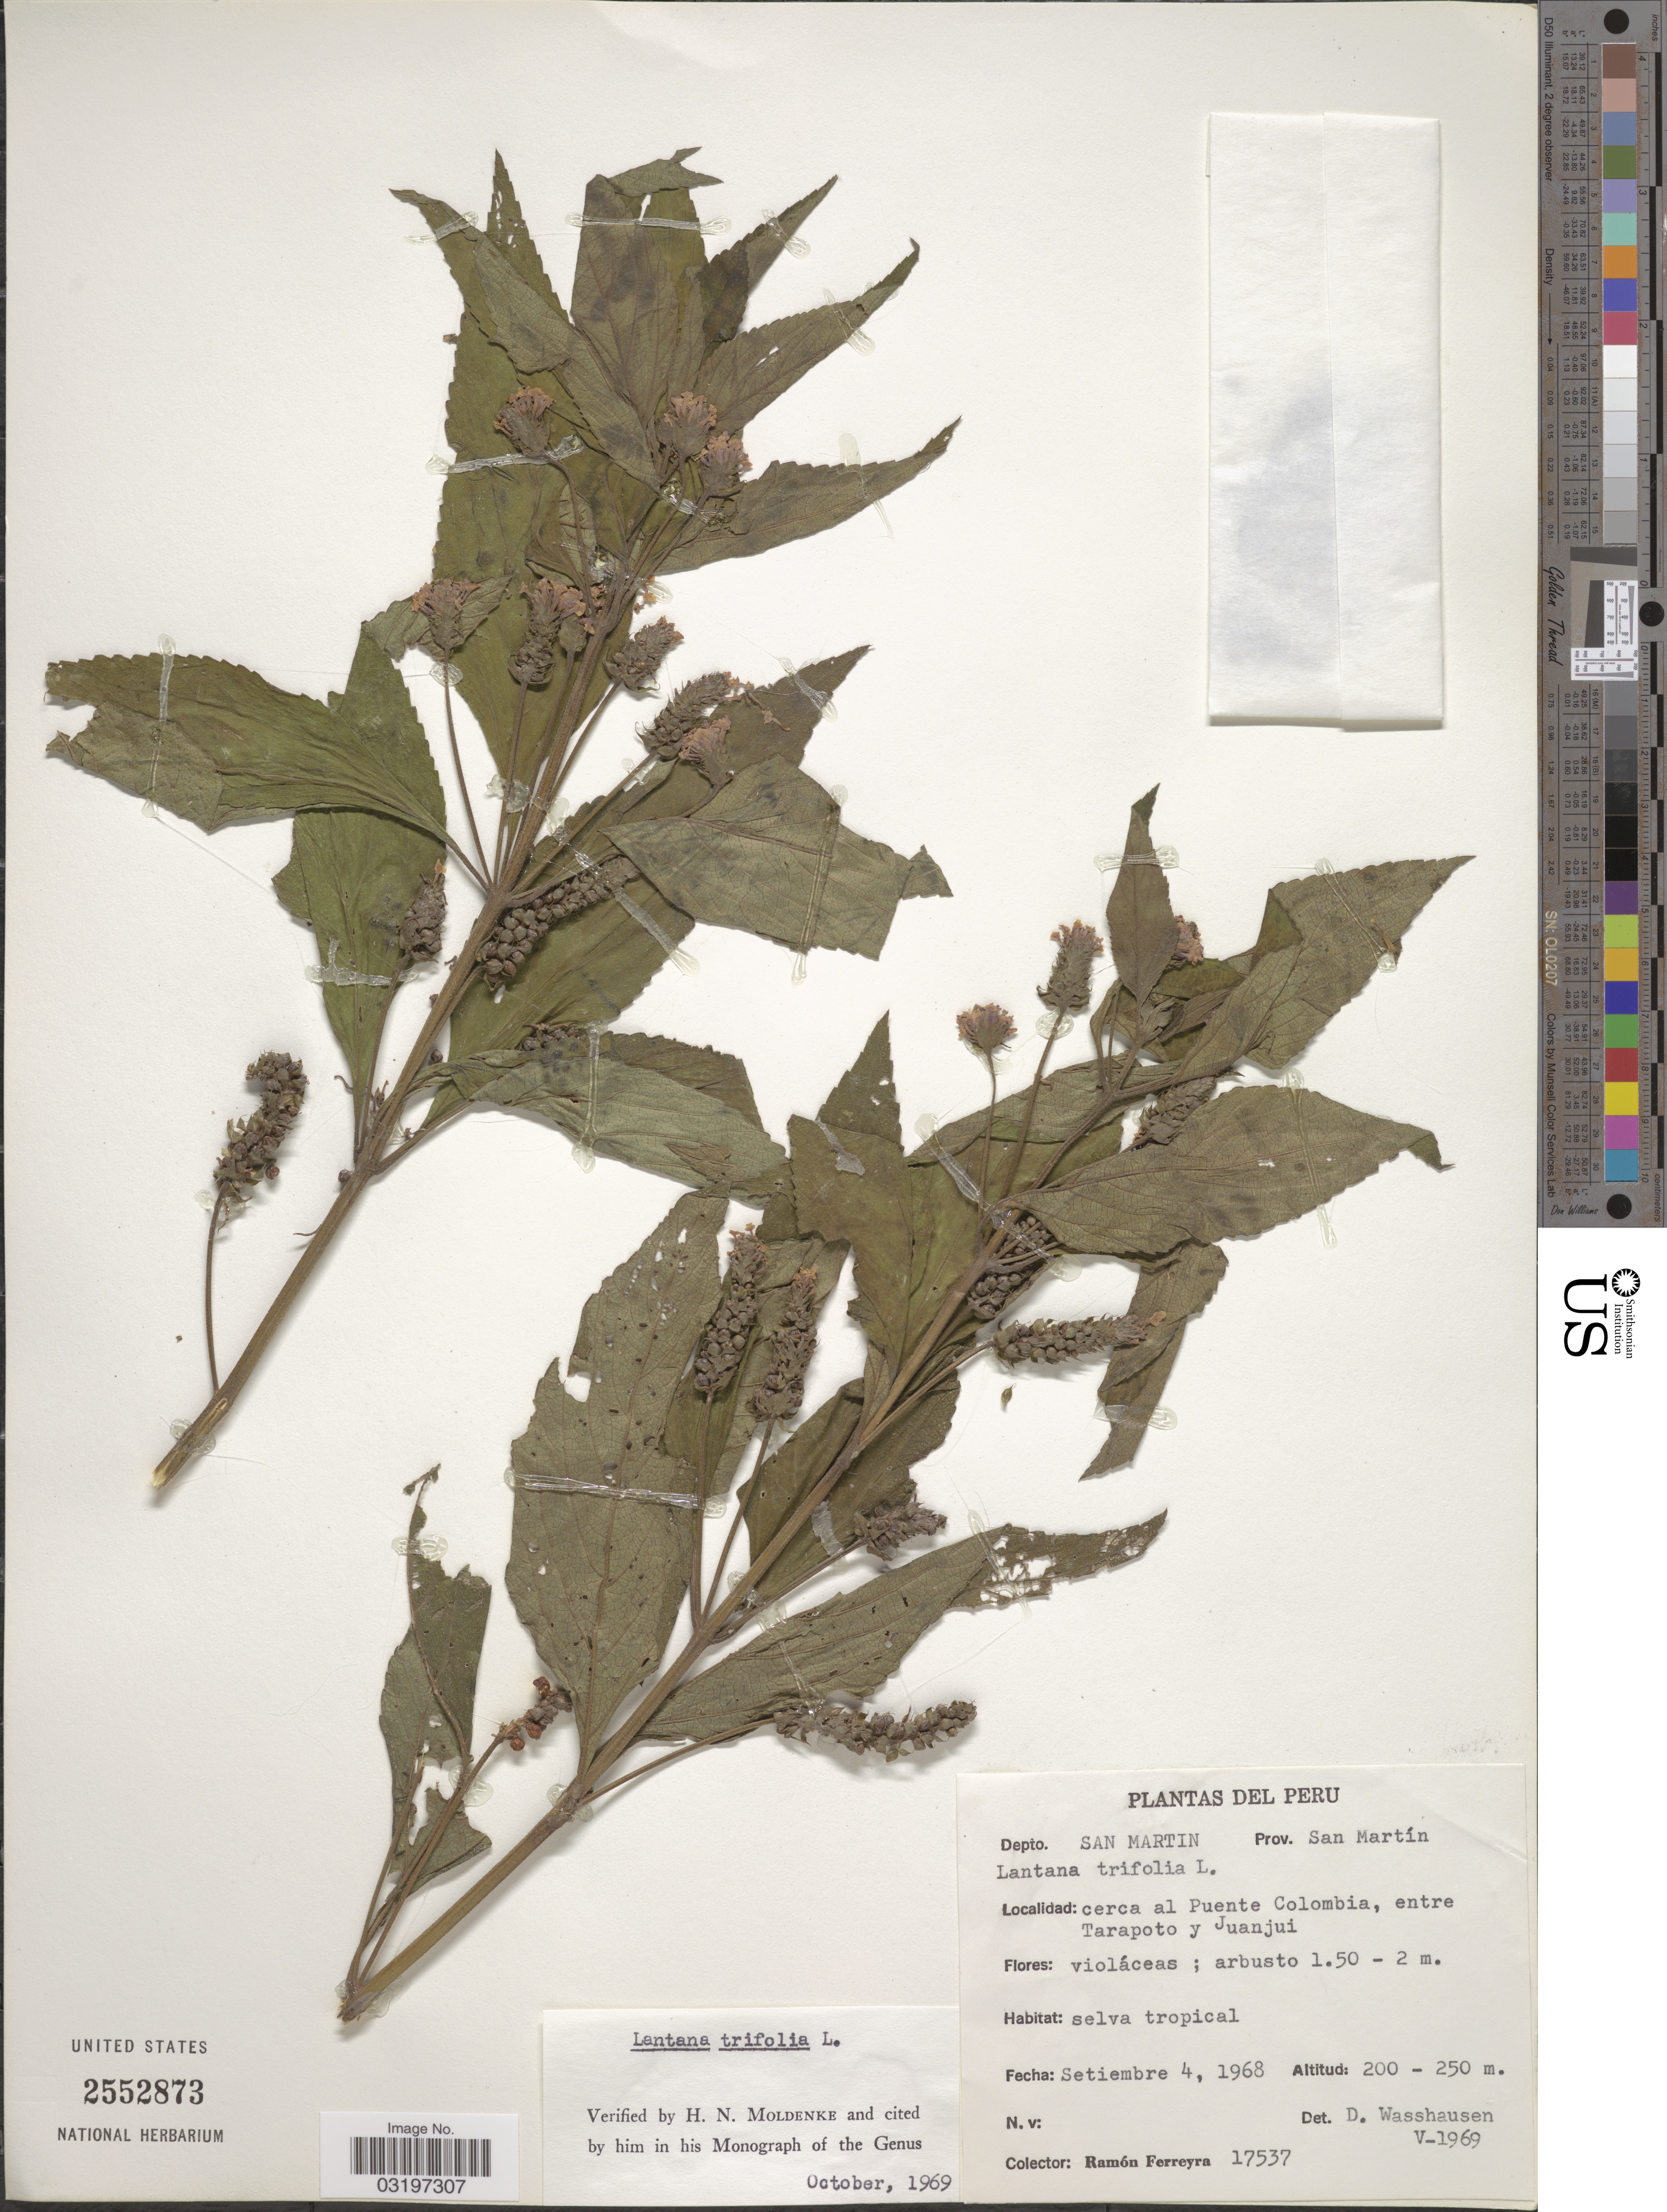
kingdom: Plantae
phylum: Tracheophyta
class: Magnoliopsida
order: Lamiales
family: Verbenaceae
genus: Lantana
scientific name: Lantana trifolia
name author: L.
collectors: R. A. Ferreyra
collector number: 17537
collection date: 1968-09-04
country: Peru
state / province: San Martín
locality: Depto. San Martin. Prov. San Martín. Cerca al Puente Colombia, entre Tarapoto y Juanjui.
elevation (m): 200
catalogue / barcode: US 2552873